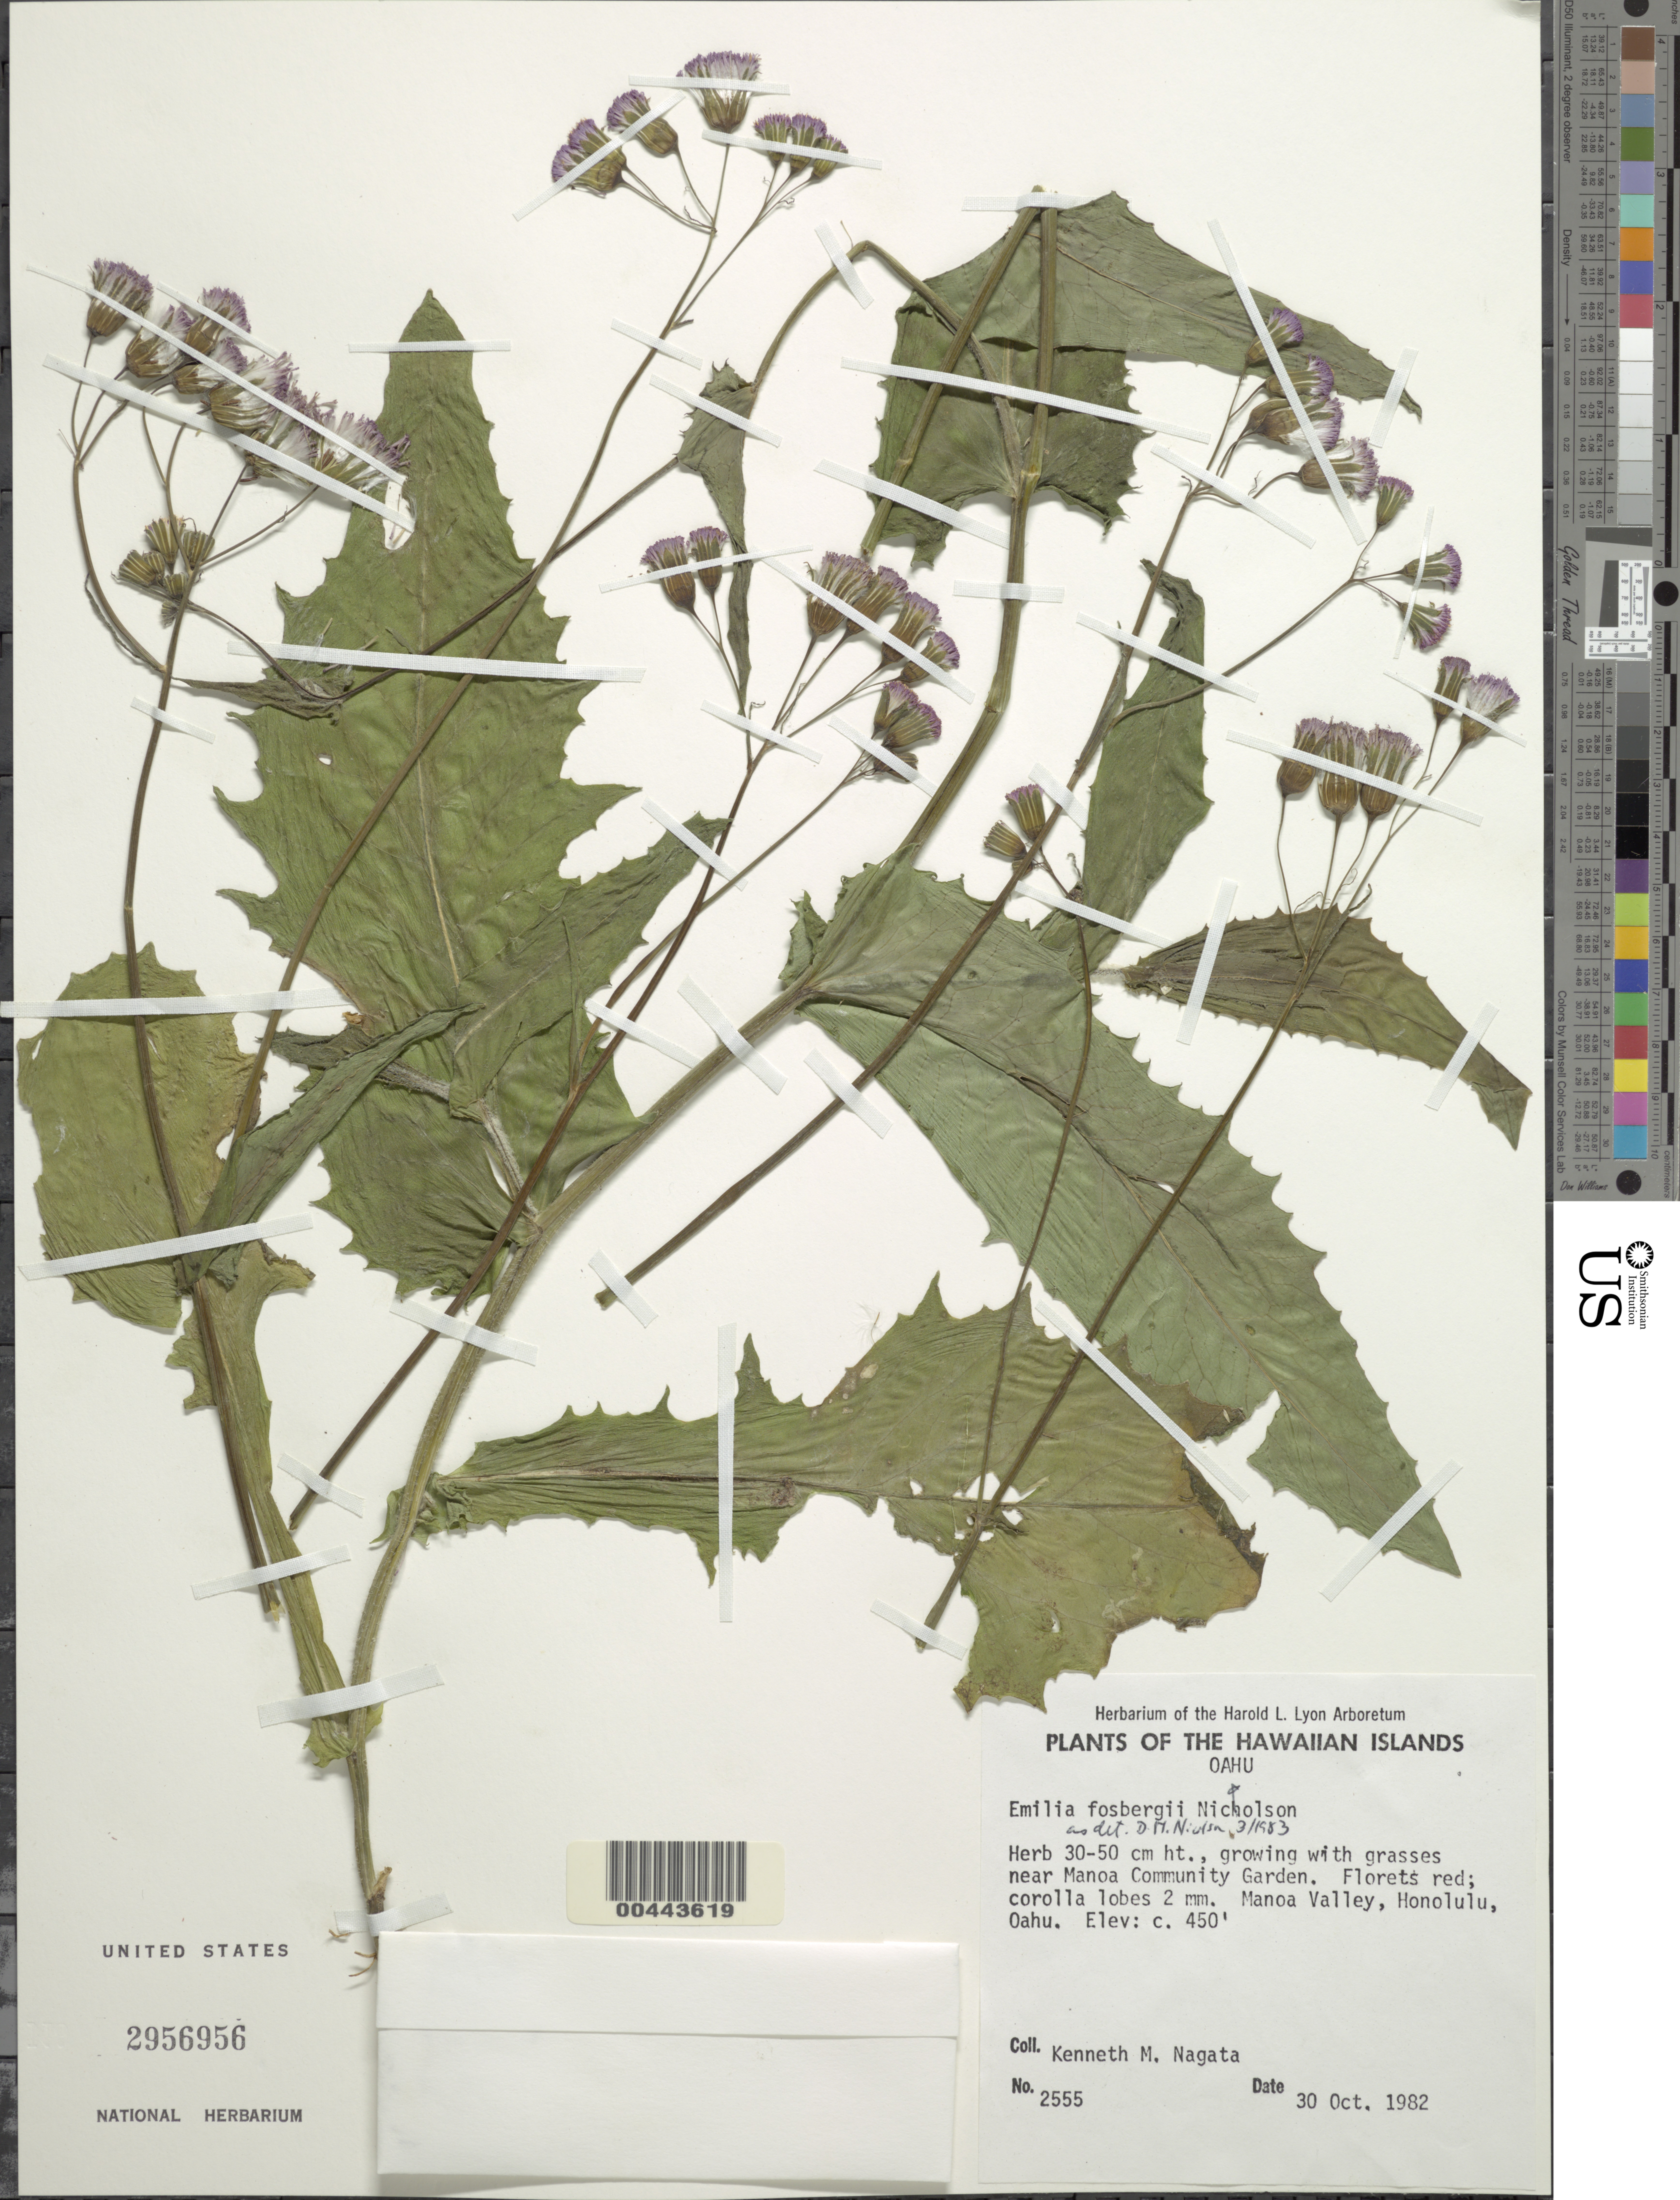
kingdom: Plantae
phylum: Tracheophyta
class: Magnoliopsida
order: Asterales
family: Asteraceae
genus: Emilia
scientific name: Emilia fosbergii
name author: Nicolson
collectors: K. Nagata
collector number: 2555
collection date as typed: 30 Oct 1982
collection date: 1982-10-30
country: United States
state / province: Hawaii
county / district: Honolulu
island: Oahu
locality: Near Manoa Community Garden, Manoa Valley, Honolulu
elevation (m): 137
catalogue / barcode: US 2956956